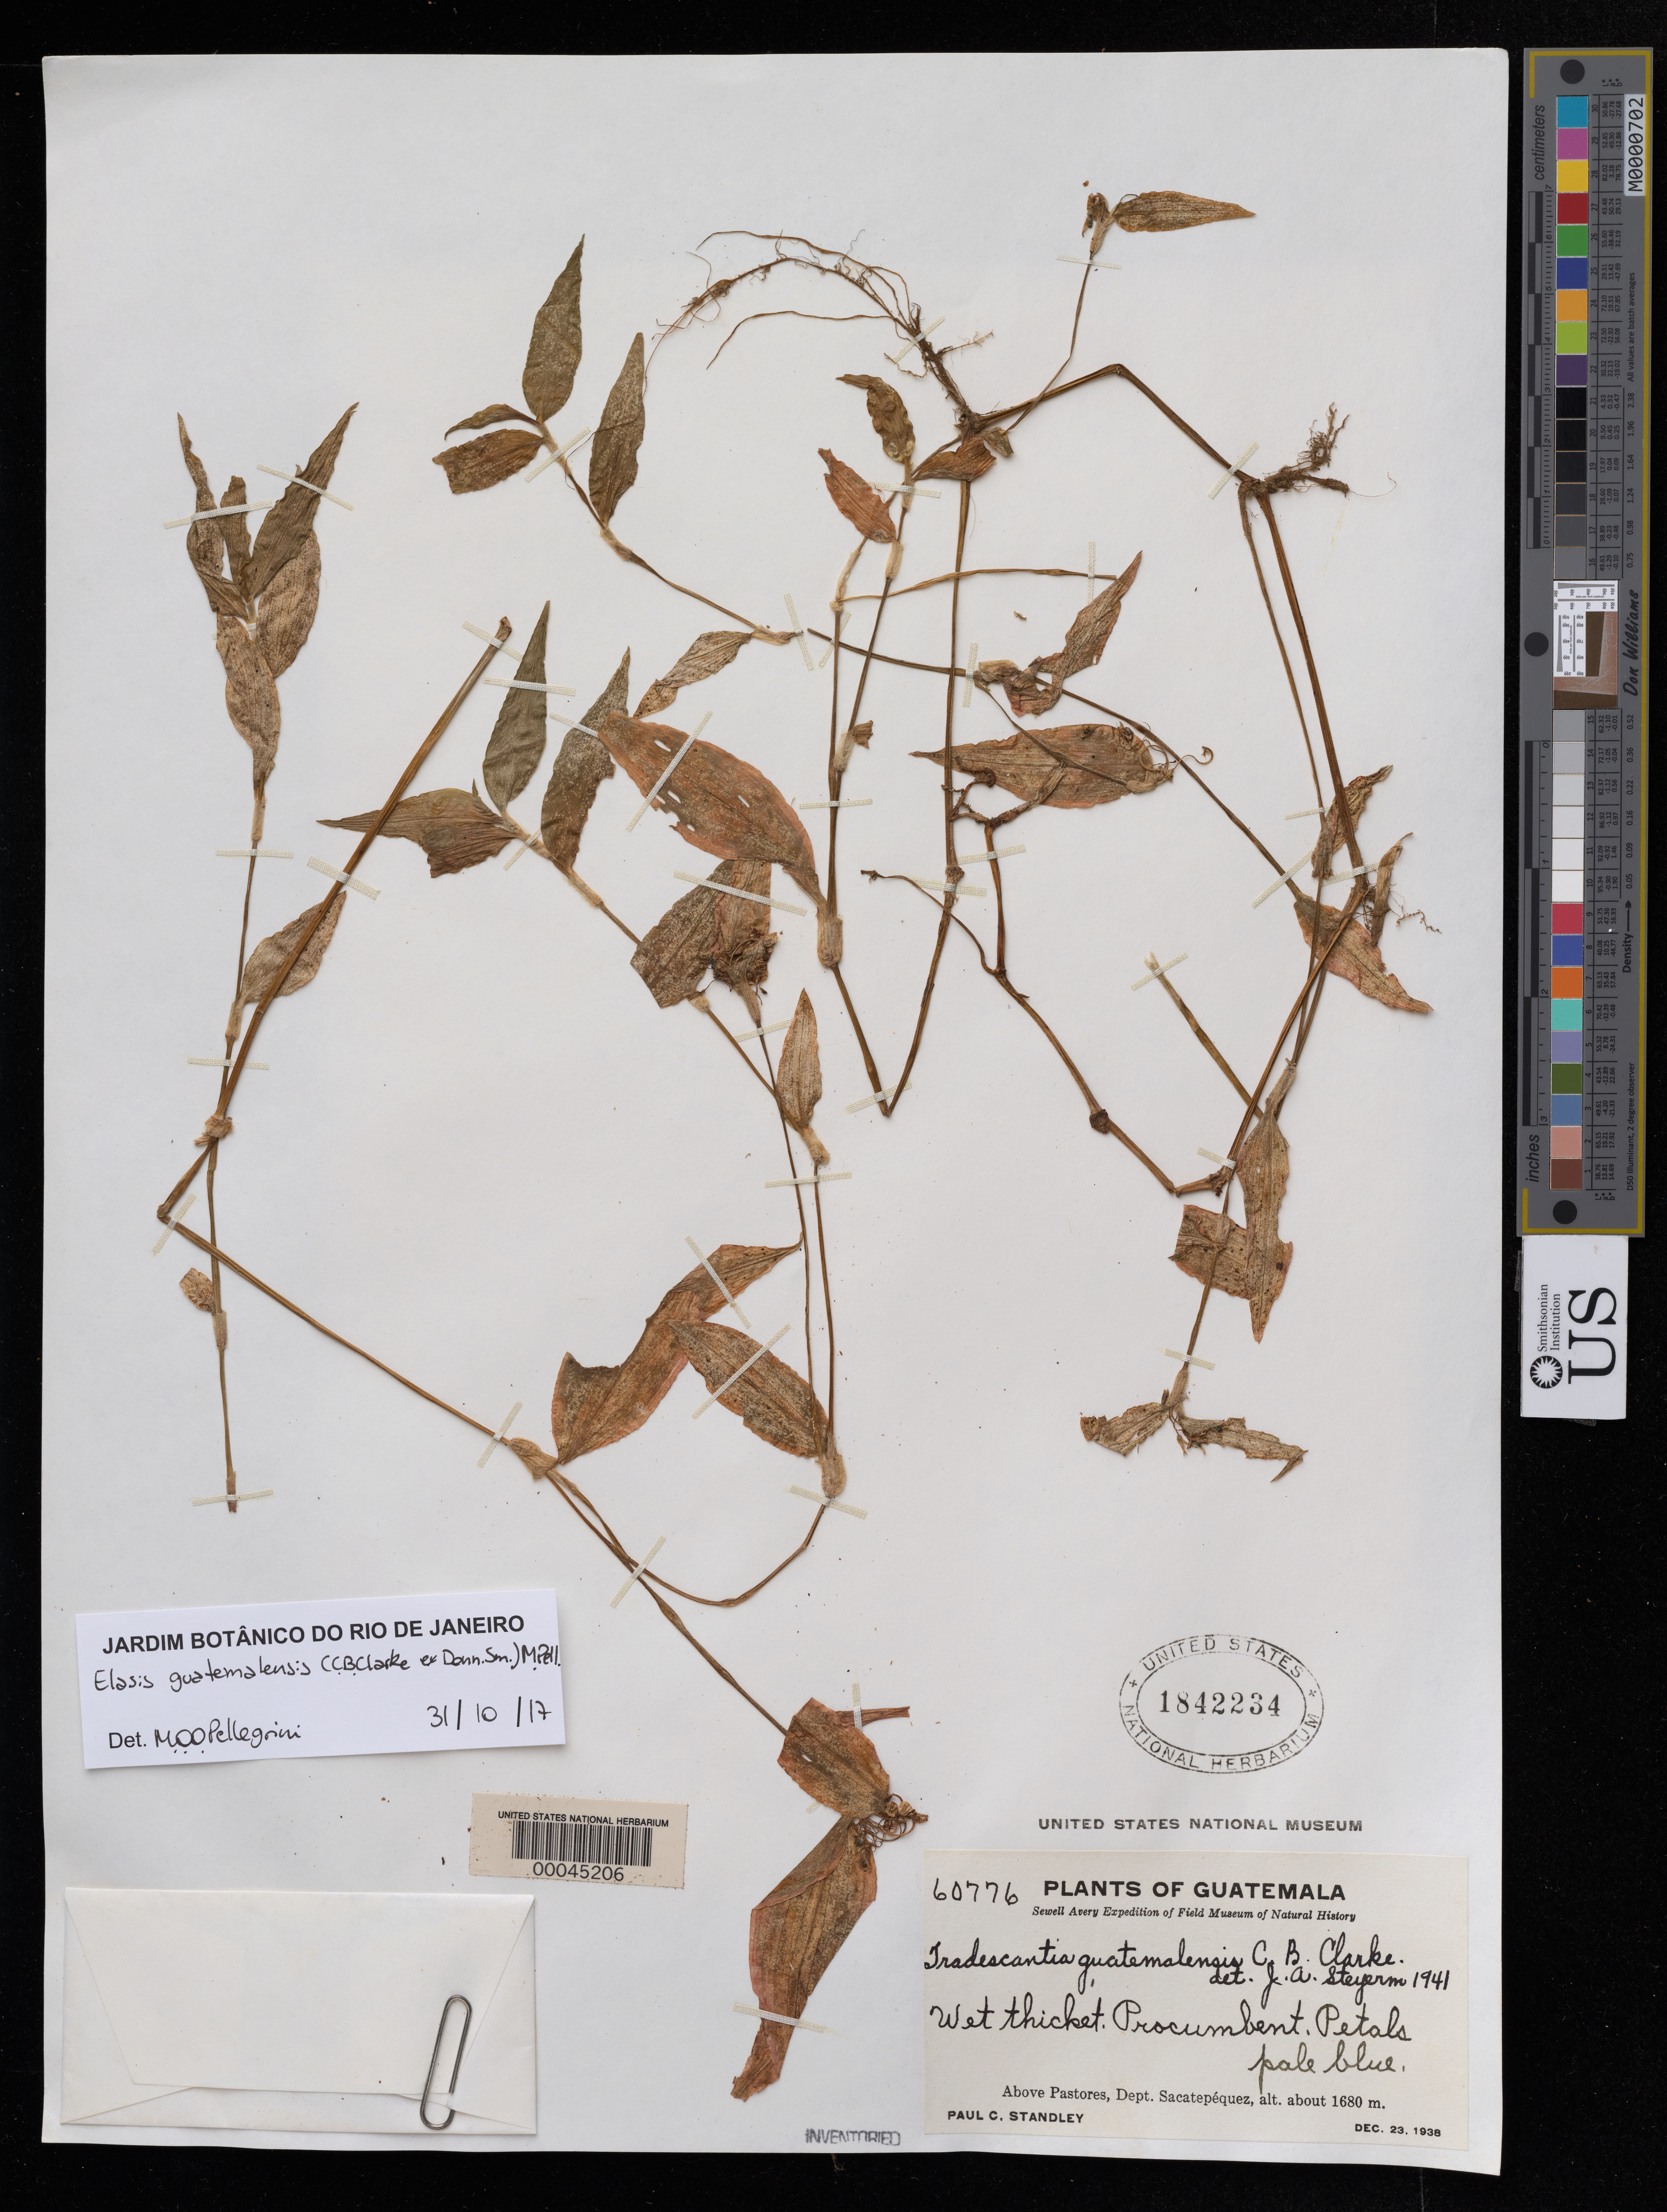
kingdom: Plantae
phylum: Tracheophyta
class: Liliopsida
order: Commelinales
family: Commelinaceae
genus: Elasis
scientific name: Elasis guatemalensis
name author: (C.B. Clarke ex Donn. Sm.) M. Pell.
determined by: Pellegrini, M. O. de Oliveira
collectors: P. C. Standley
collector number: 60776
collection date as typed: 23 Dec 1938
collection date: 1938-12-23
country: Guatemala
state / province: Sacatepéquez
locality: Above Pastores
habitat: Wet thicket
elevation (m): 1680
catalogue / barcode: US 1842234